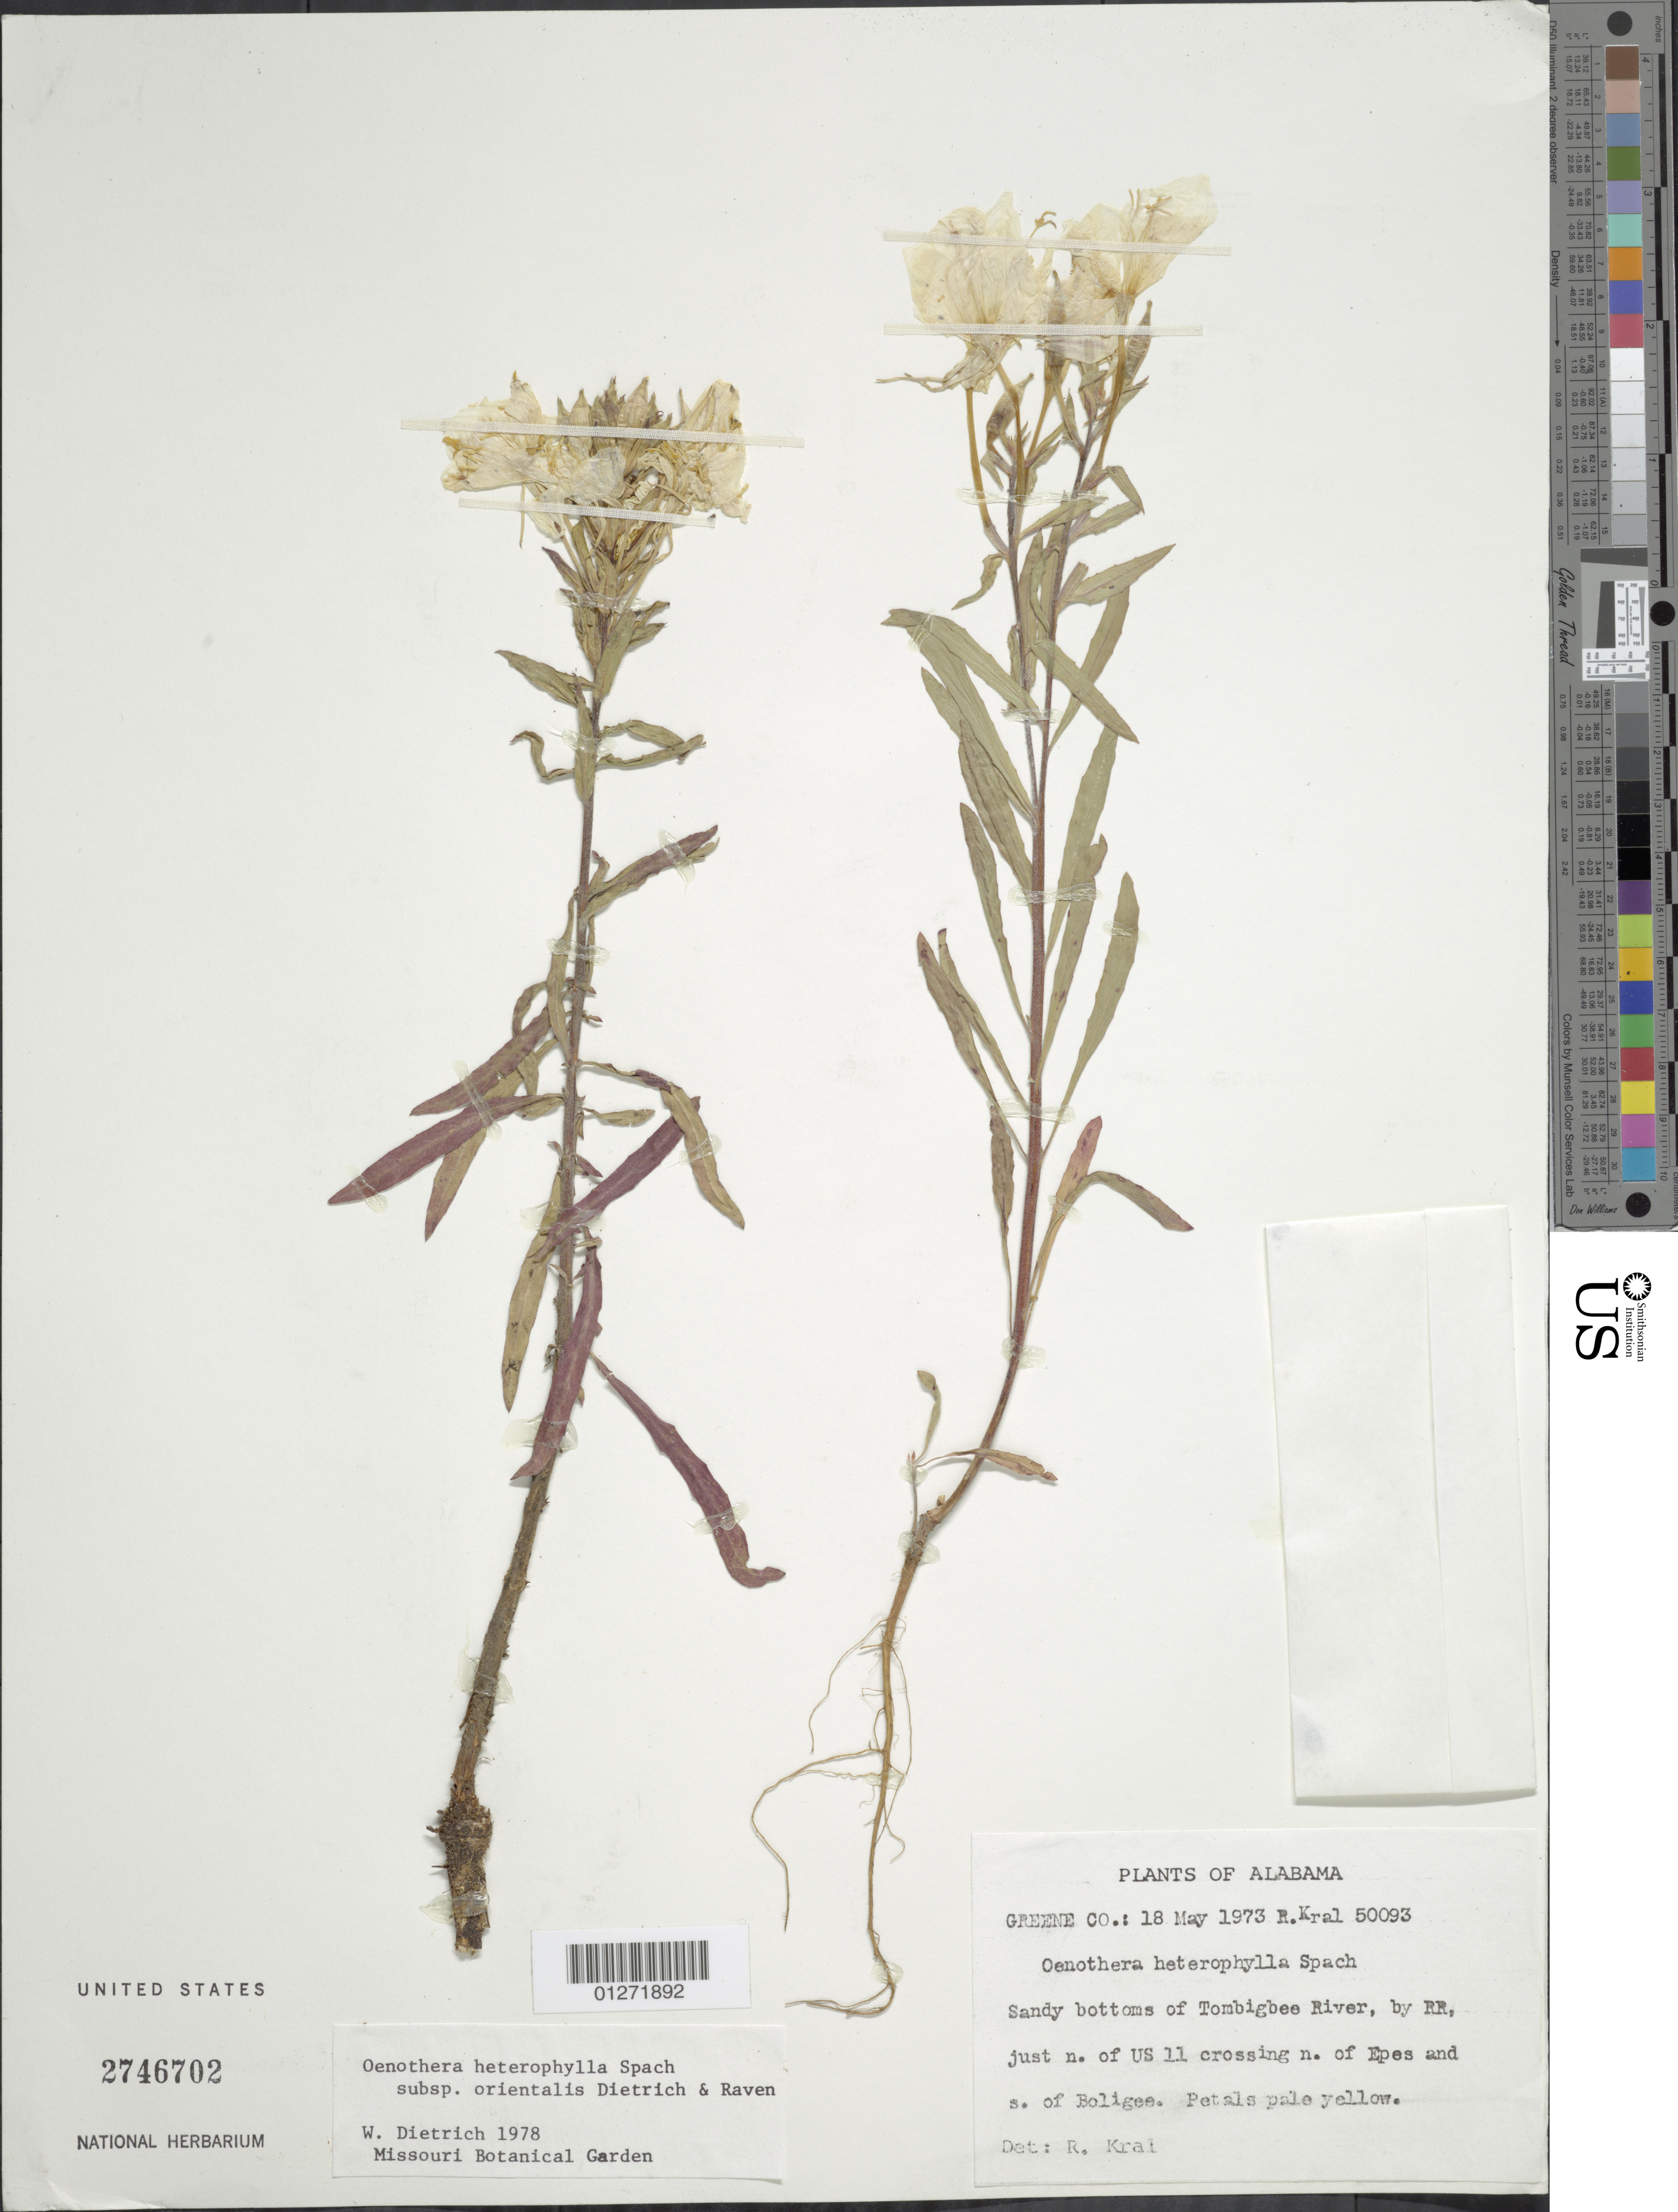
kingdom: Plantae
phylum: Tracheophyta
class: Magnoliopsida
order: Myrtales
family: Onagraceae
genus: Oenothera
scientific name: Oenothera heterophylla subsp. orientalis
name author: W. Dietr. et al.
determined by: Dietrich, W.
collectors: R. Kral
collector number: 50093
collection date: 1973-05-18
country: United States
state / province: Alabama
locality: Sandy bottoms of Tombigbee River, just N of US 11 crossing N of Epes and S of Boligee.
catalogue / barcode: US 2746702